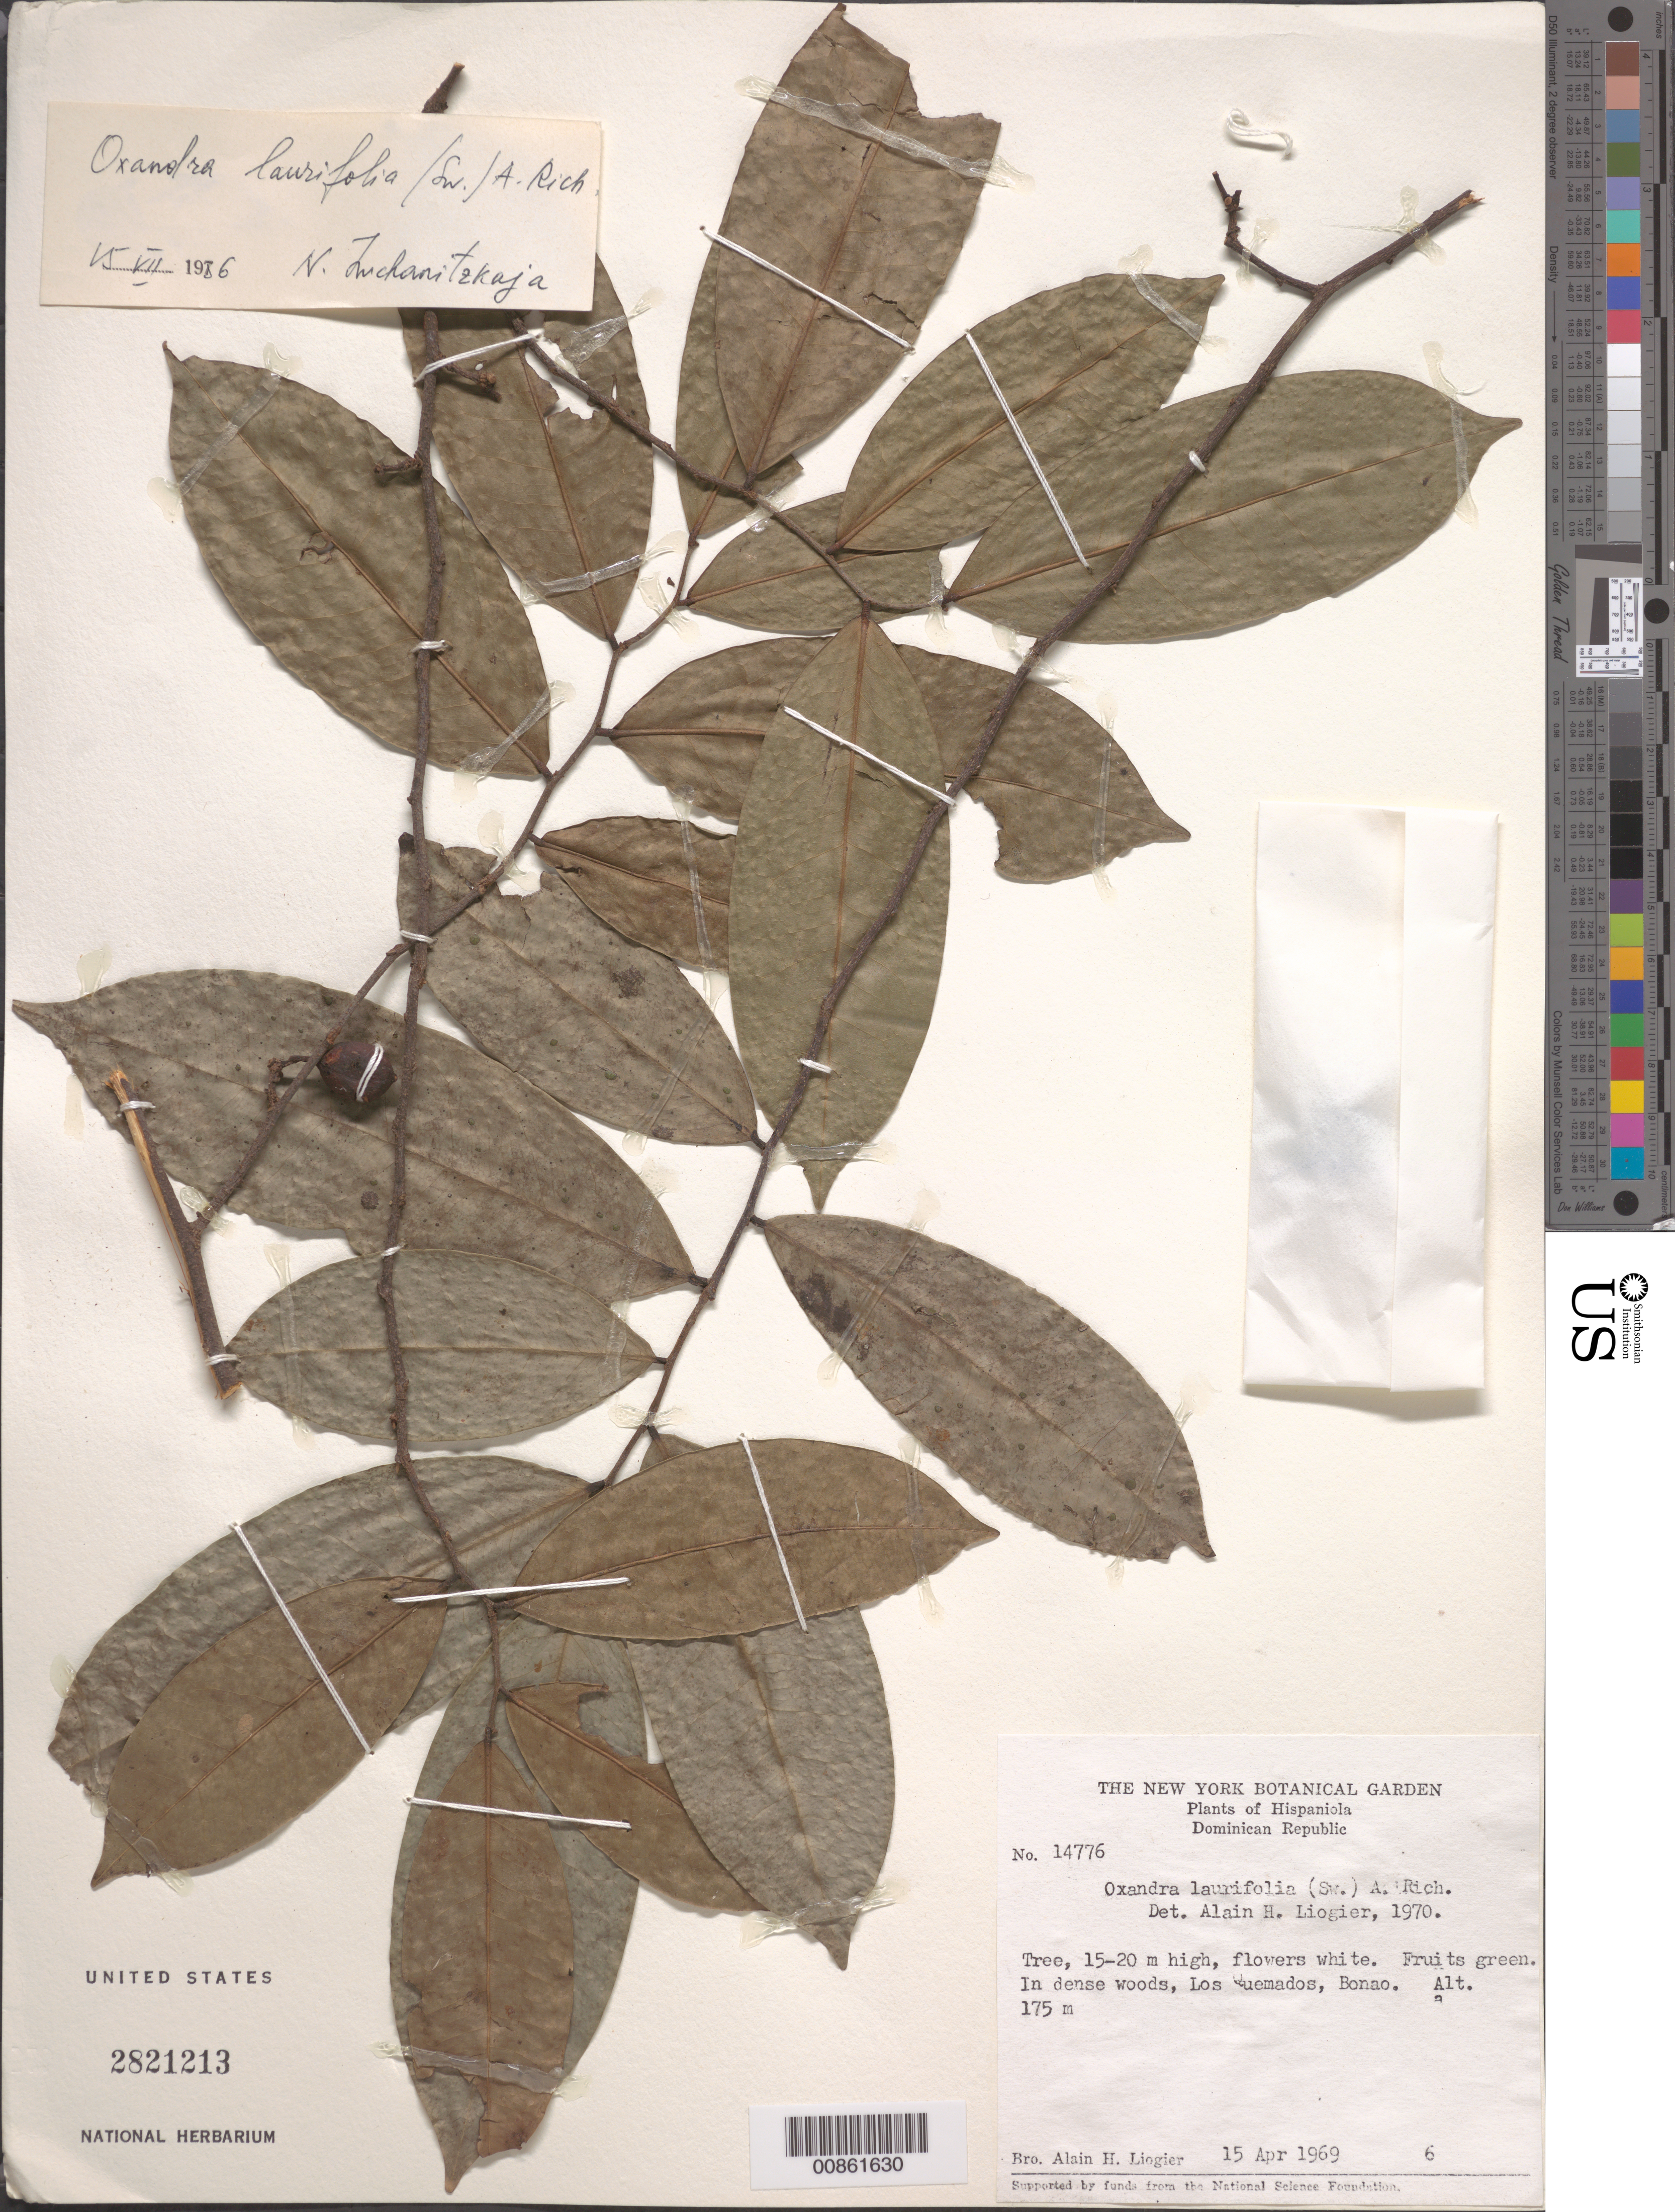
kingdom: Plantae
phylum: Tracheophyta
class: Magnoliopsida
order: Magnoliales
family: Annonaceae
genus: Oxandra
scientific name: Oxandra laurifolia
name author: (Sw.) A. Rich.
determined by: Imchanitzkaja, N.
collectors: A. H. Liogier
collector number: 14776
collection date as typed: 15 Apr 1969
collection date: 1969-04-15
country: Dominican Republic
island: Hispaniola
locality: Los Quemados, Bonao.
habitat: In dense woods.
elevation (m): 175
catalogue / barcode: US 2821213